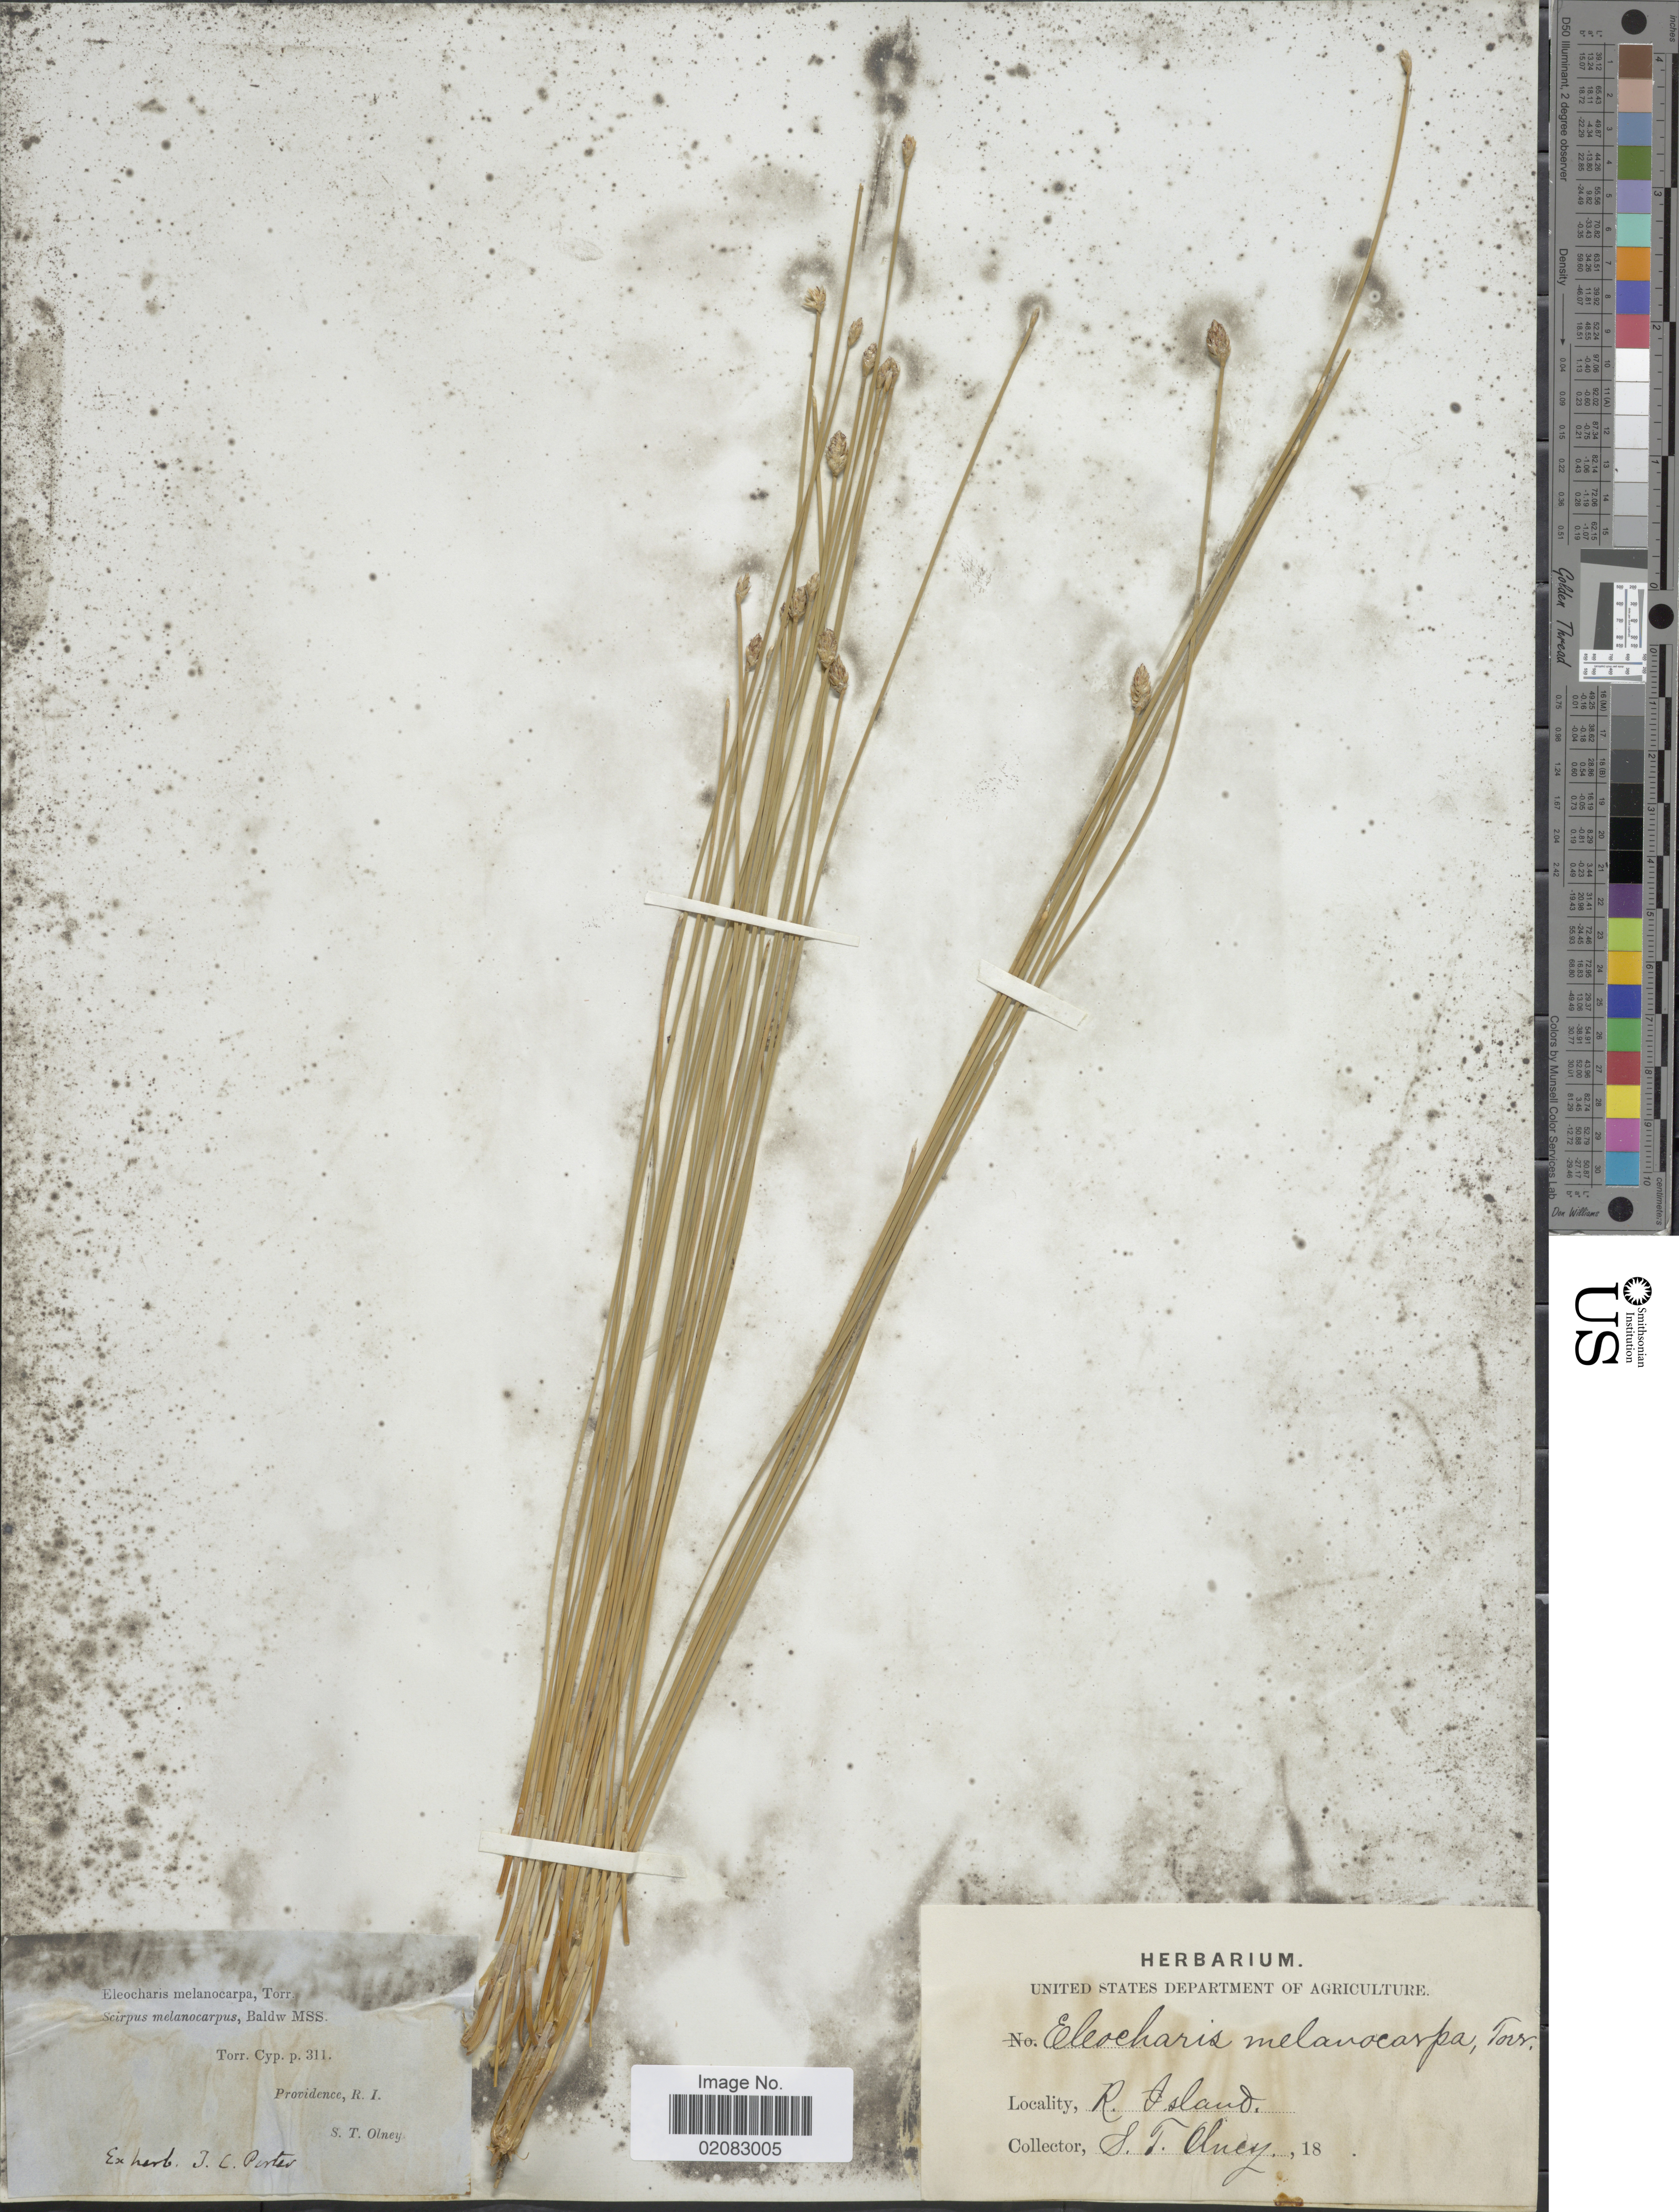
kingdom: Plantae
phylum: Tracheophyta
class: Liliopsida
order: Poales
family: Cyperaceae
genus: Eleocharis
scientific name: Eleocharis melanocarpa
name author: Torr.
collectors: S. Olney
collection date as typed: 18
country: United States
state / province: Rhode Island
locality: Providence, R. Island